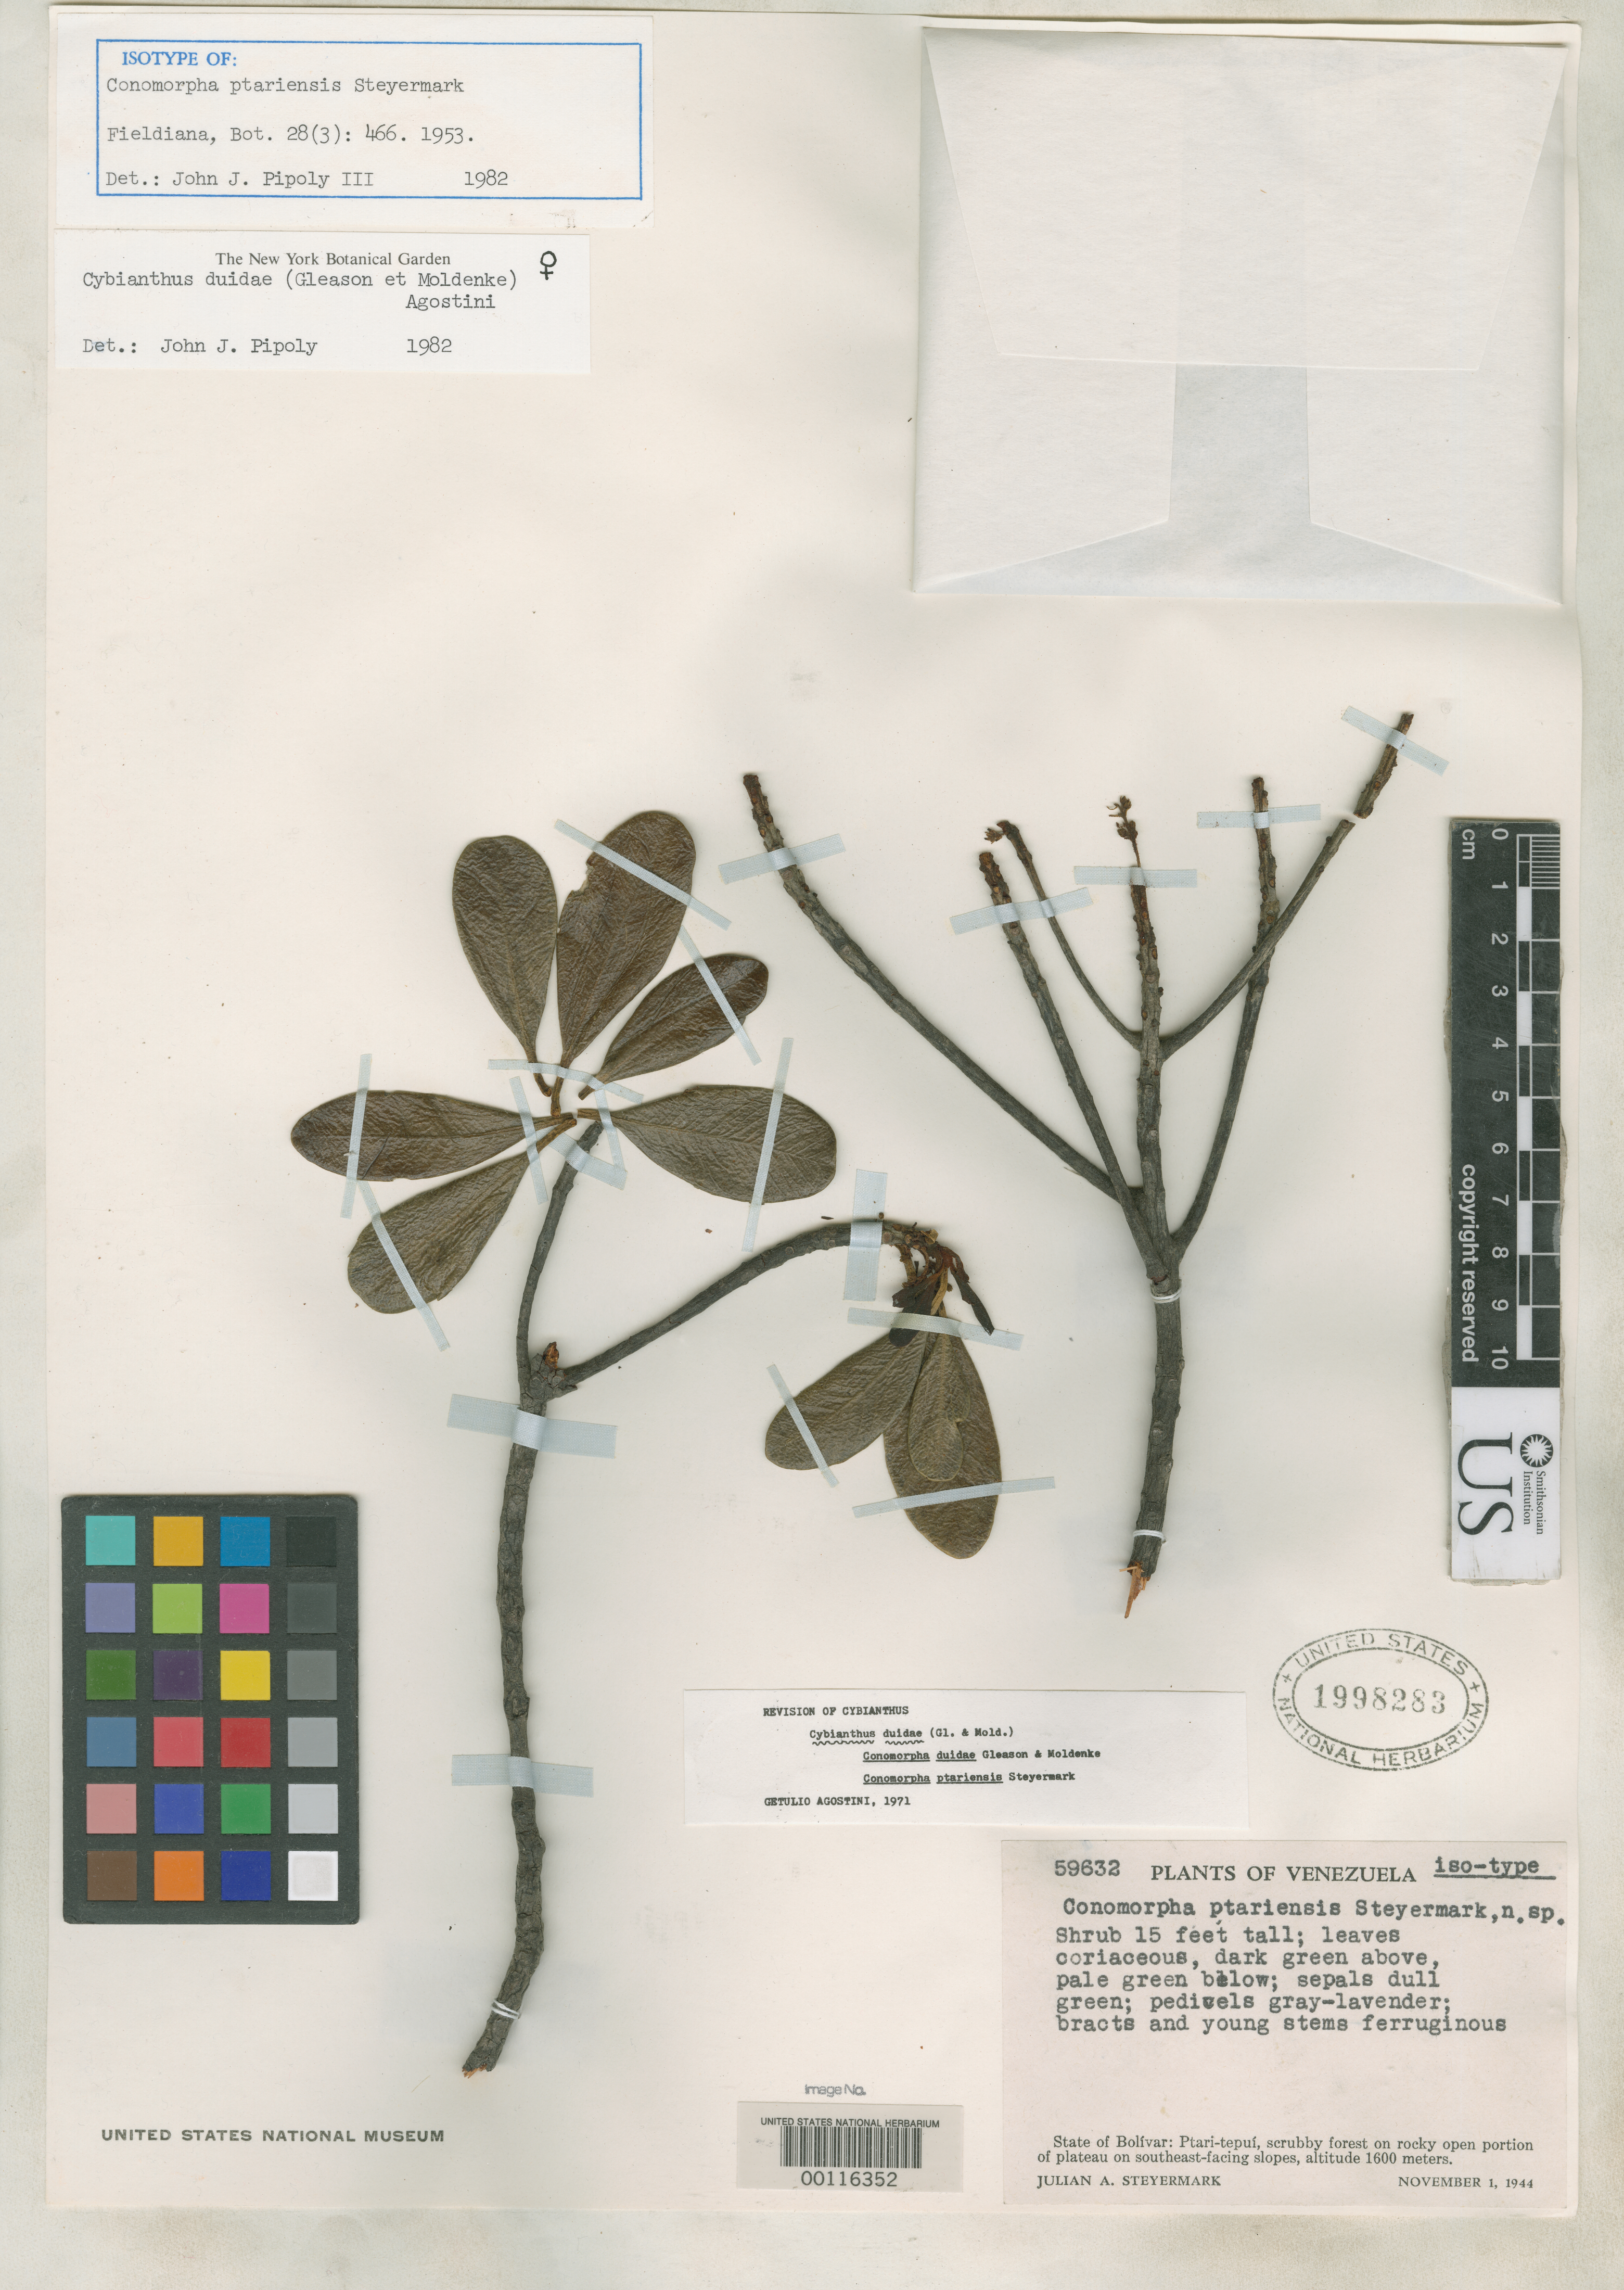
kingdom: Plantae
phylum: Tracheophyta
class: Magnoliopsida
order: Ericales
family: Primulaceae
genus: Conomorpha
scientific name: Conomorpha ptariensis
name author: Steyerm.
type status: Isotype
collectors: J. Steyermark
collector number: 59632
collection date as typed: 1840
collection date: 1840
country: Venezuela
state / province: Bolivar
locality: Ptari-tepui, plateau on SE facing slopes.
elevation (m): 1600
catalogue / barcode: US 1998283